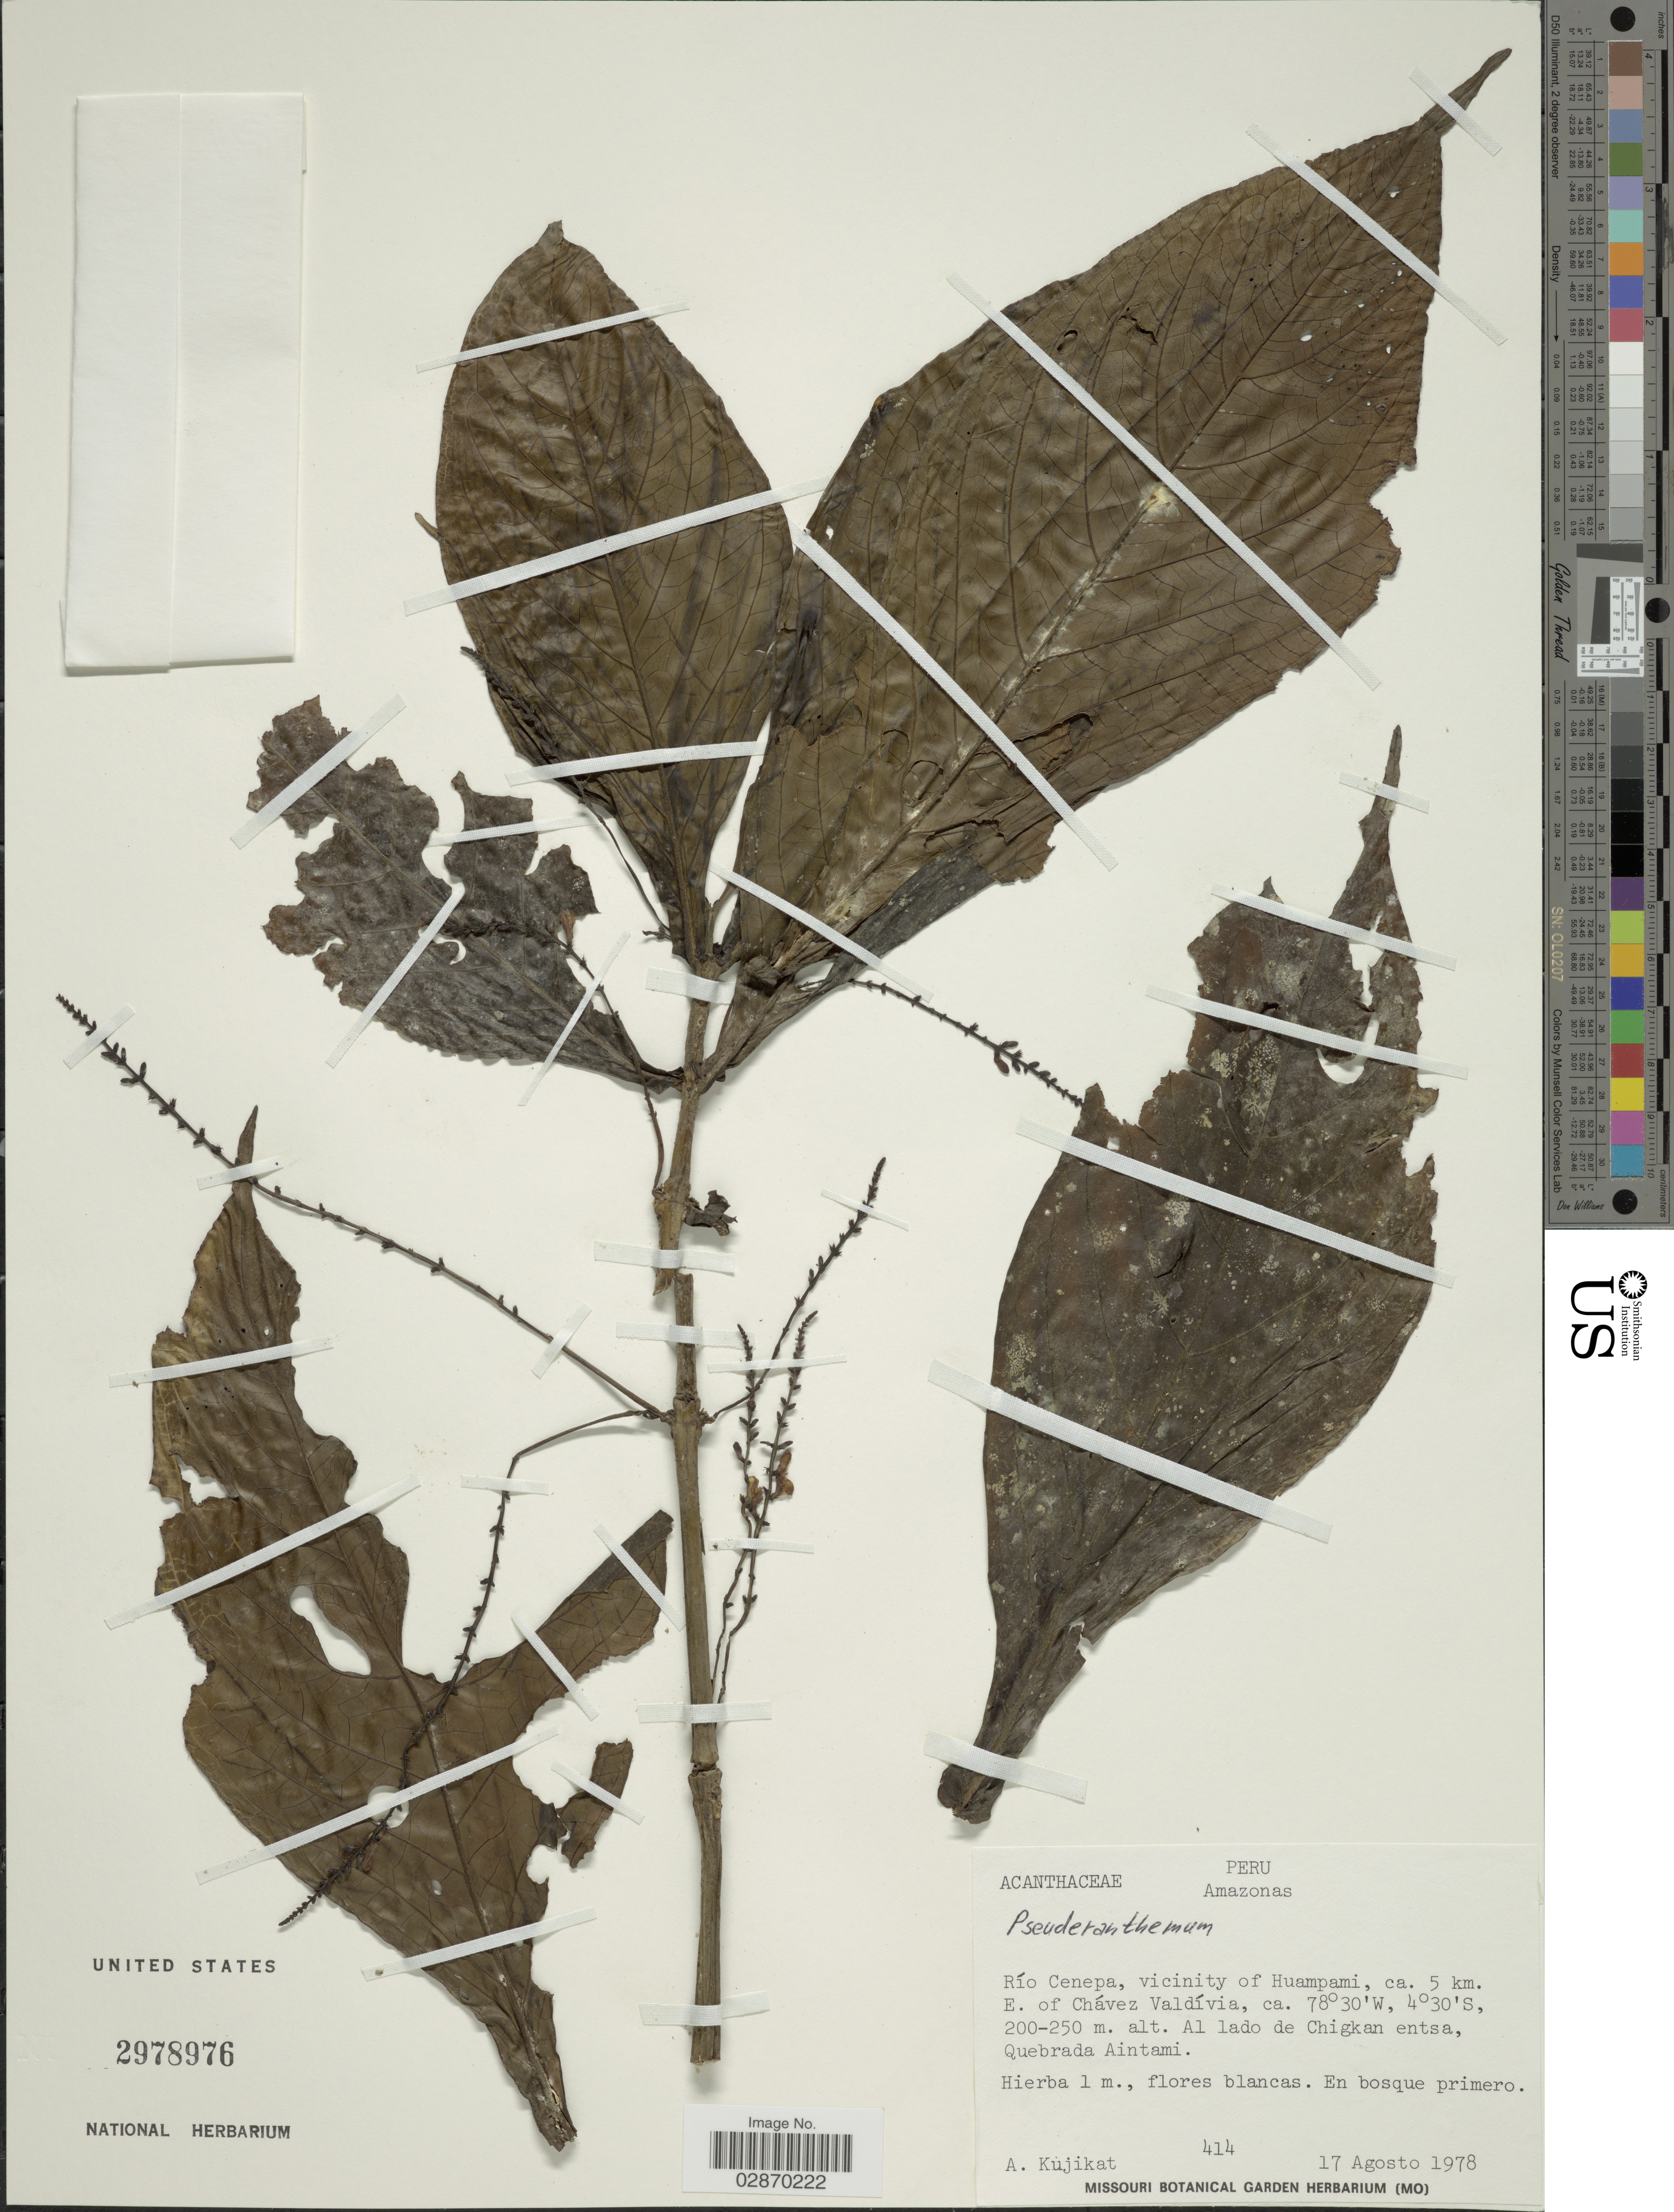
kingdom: Plantae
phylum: Tracheophyta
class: Magnoliopsida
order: Lamiales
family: Acanthaceae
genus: Pseuderanthemum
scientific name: Pseuderanthemum sp.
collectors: A. Kujikat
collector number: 414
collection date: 1978-08-17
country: Peru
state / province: Amazonas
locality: Río Cenepa, vicinity of Huampami, ca. 5 km. E. of Chávez Valdívia. Al lado de Chigkan entsa, Quebrada Aintami.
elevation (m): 200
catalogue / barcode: US 2978976